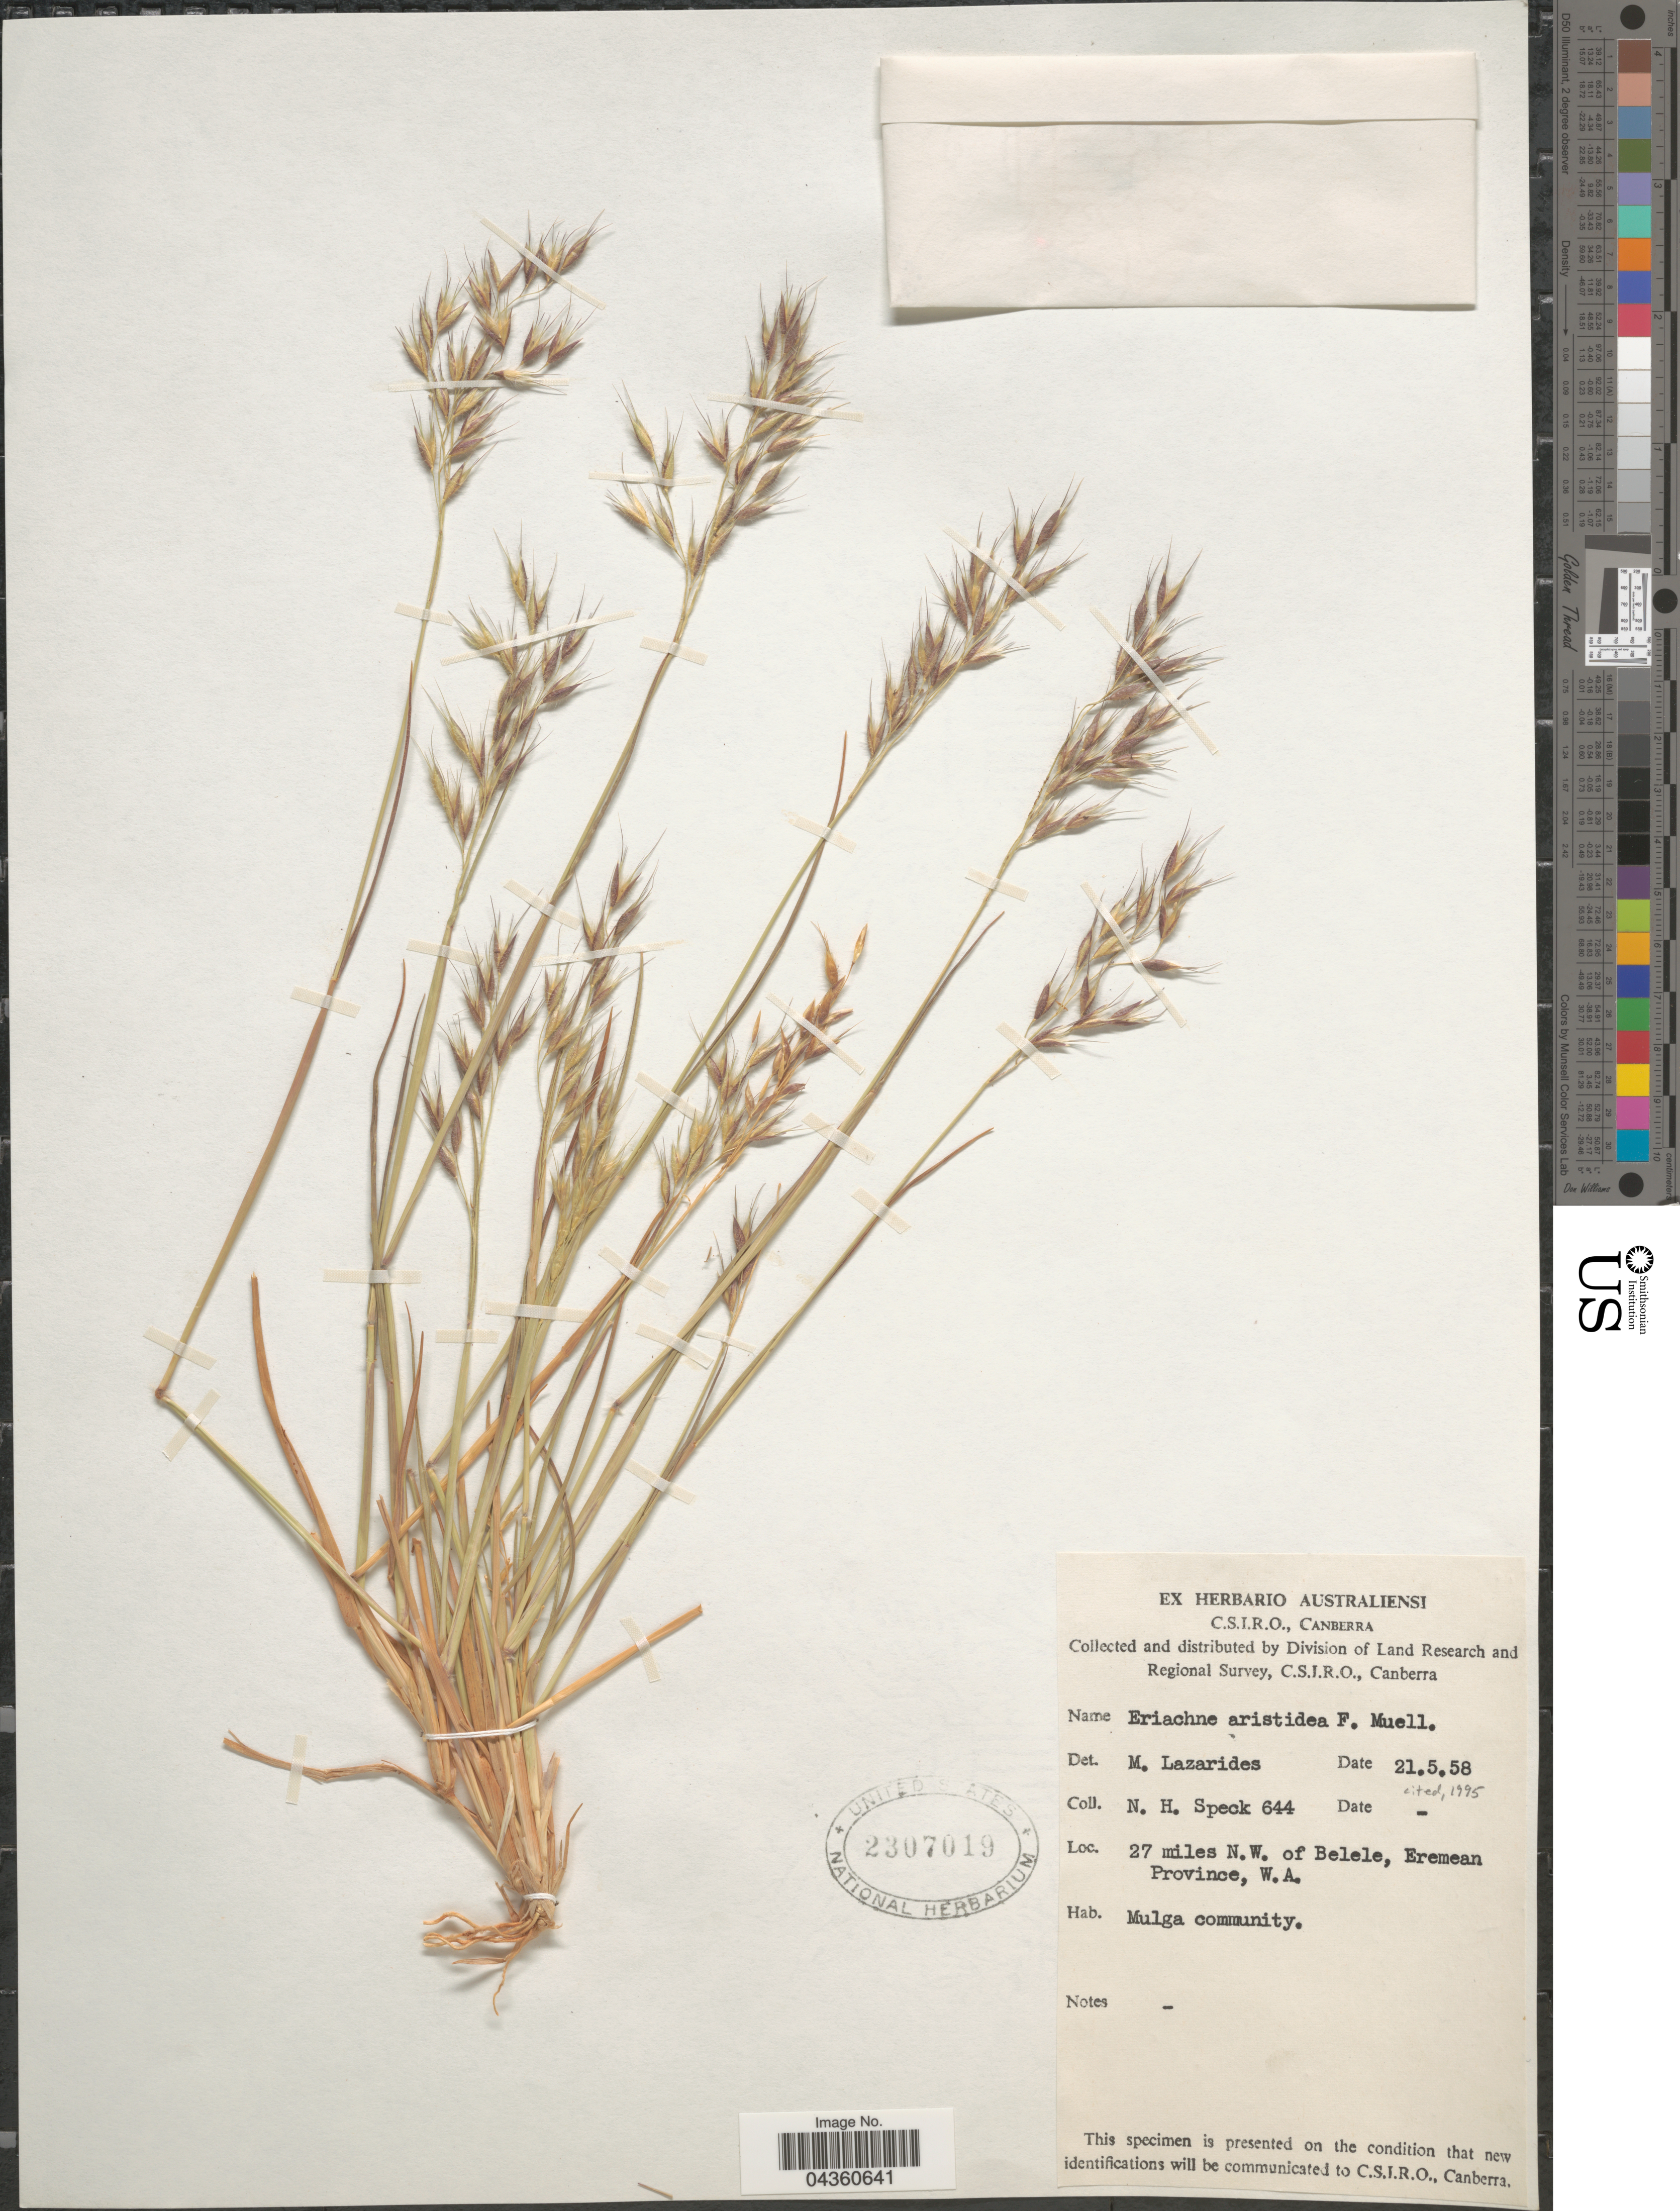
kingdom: Plantae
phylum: Tracheophyta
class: Liliopsida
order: Poales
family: Poaceae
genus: Eriachne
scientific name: Eriachne aristidea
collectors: N. Speck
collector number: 644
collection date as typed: Transcribed d/m/y: 21/5/58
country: Australia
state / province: Western Australia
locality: Division of Land Research and Regional Survey. 27 miles N.W. of Belele, Eremean Province. Mulga community.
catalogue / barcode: US 2307019